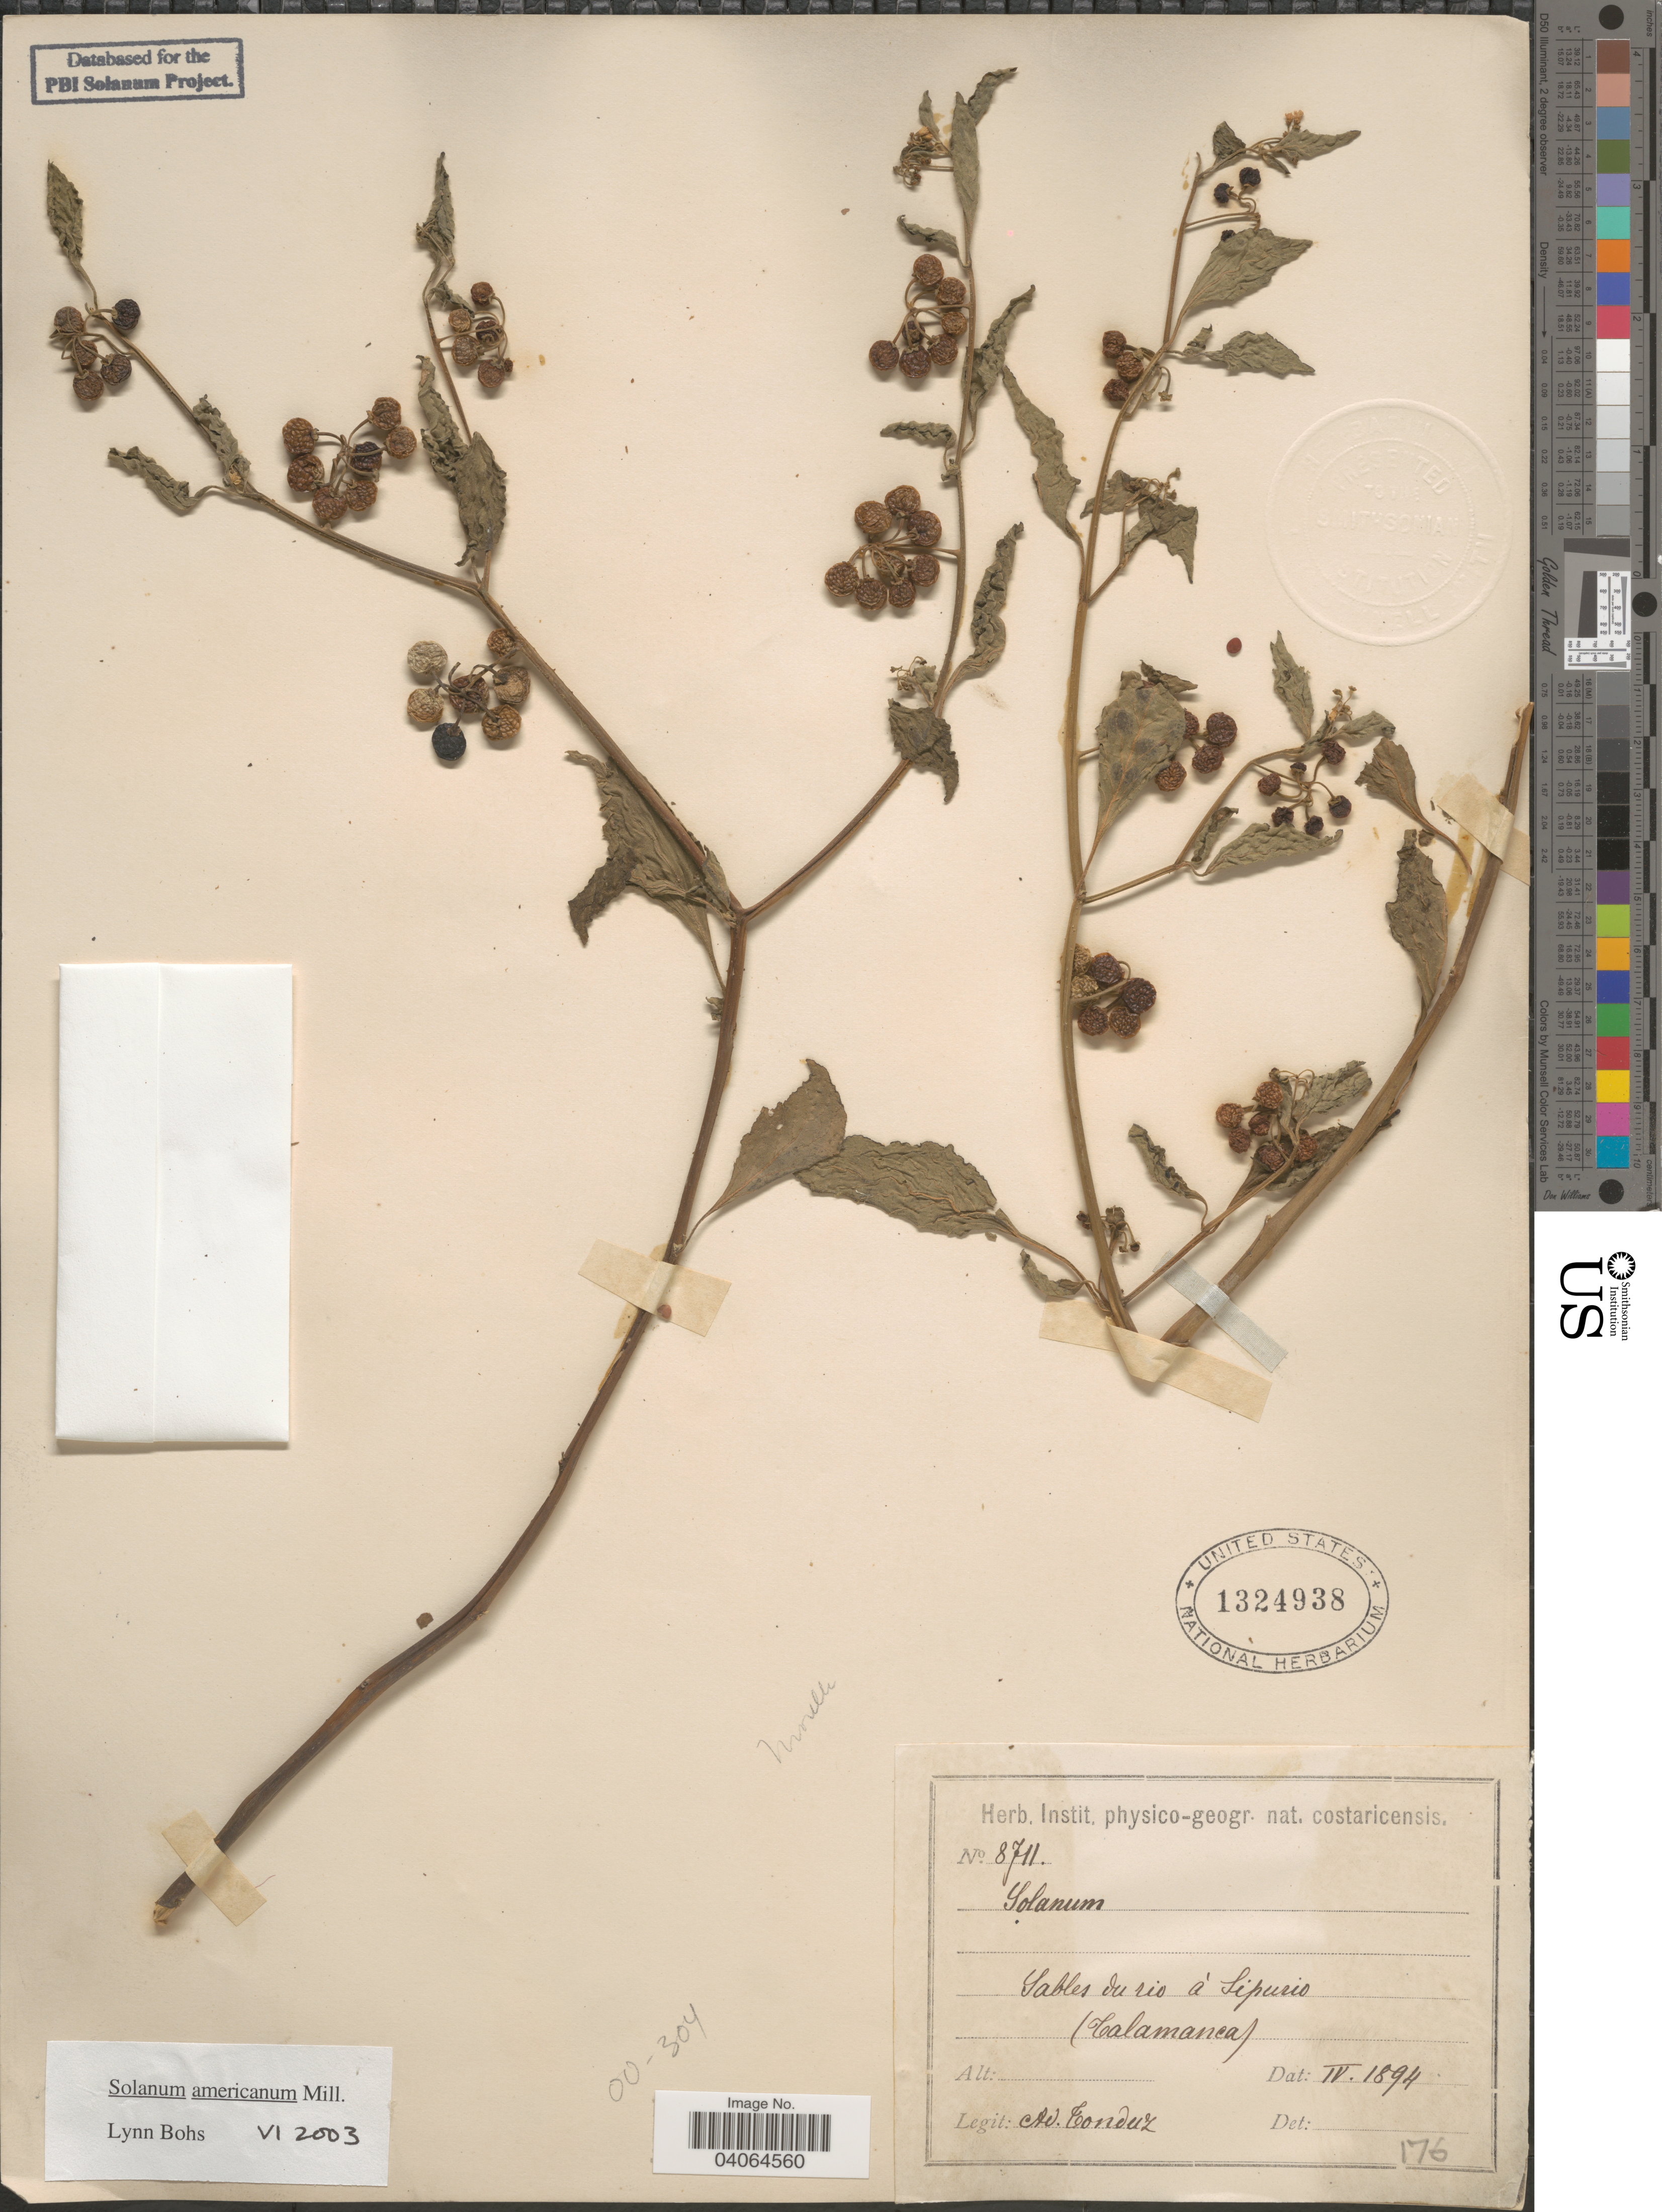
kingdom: Plantae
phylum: Tracheophyta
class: Magnoliopsida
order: Solanales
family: Solanaceae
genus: Solanum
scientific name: Solanum americanum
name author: Mill.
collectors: A. Tonduz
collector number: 8711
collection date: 1894-04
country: Costa Rica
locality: Sables du rio à Sipurio (Talamanca).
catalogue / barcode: US 1324938